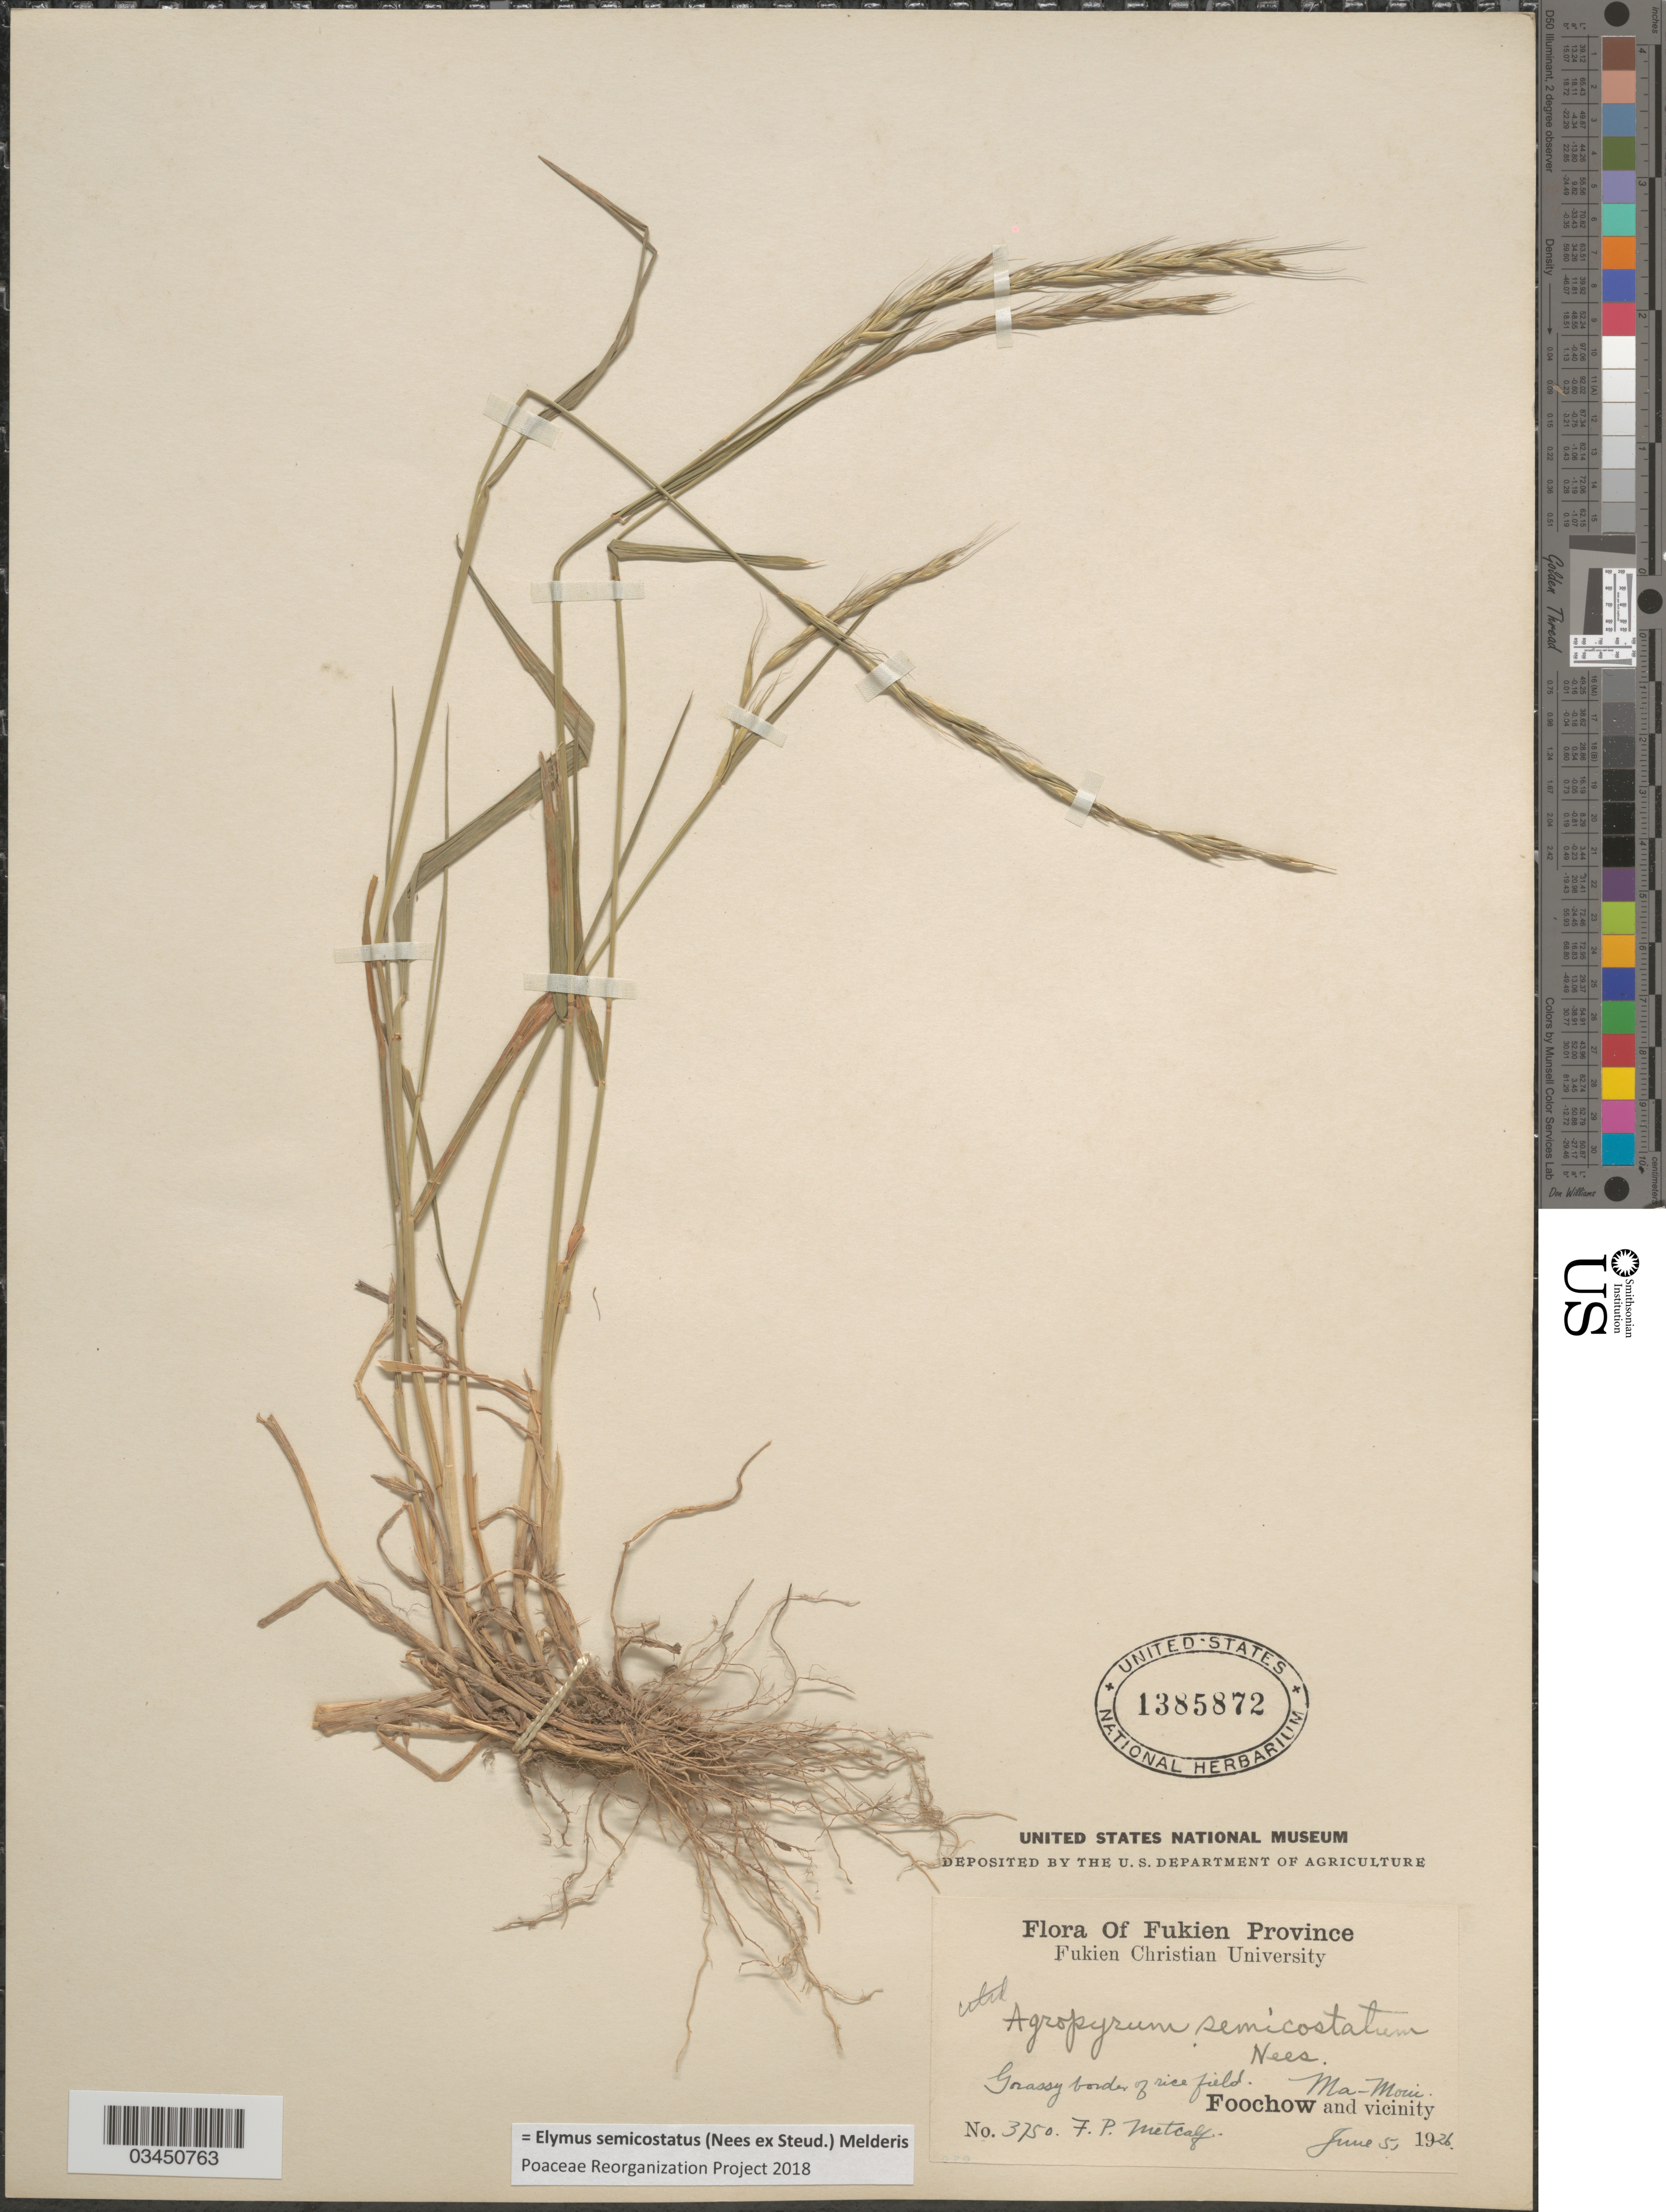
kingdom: Plantae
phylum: Tracheophyta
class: Liliopsida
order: Poales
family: Poaceae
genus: Elymus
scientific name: Elymus semicostatus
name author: (Nees ex Steud.) Melderis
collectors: F. Metcalf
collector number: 3750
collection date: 1926-06-05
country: China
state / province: Fujian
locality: Fukien Province. Grassy border of rice field. Ma-Moui. Foochow and vicinity.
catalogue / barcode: US 1385872